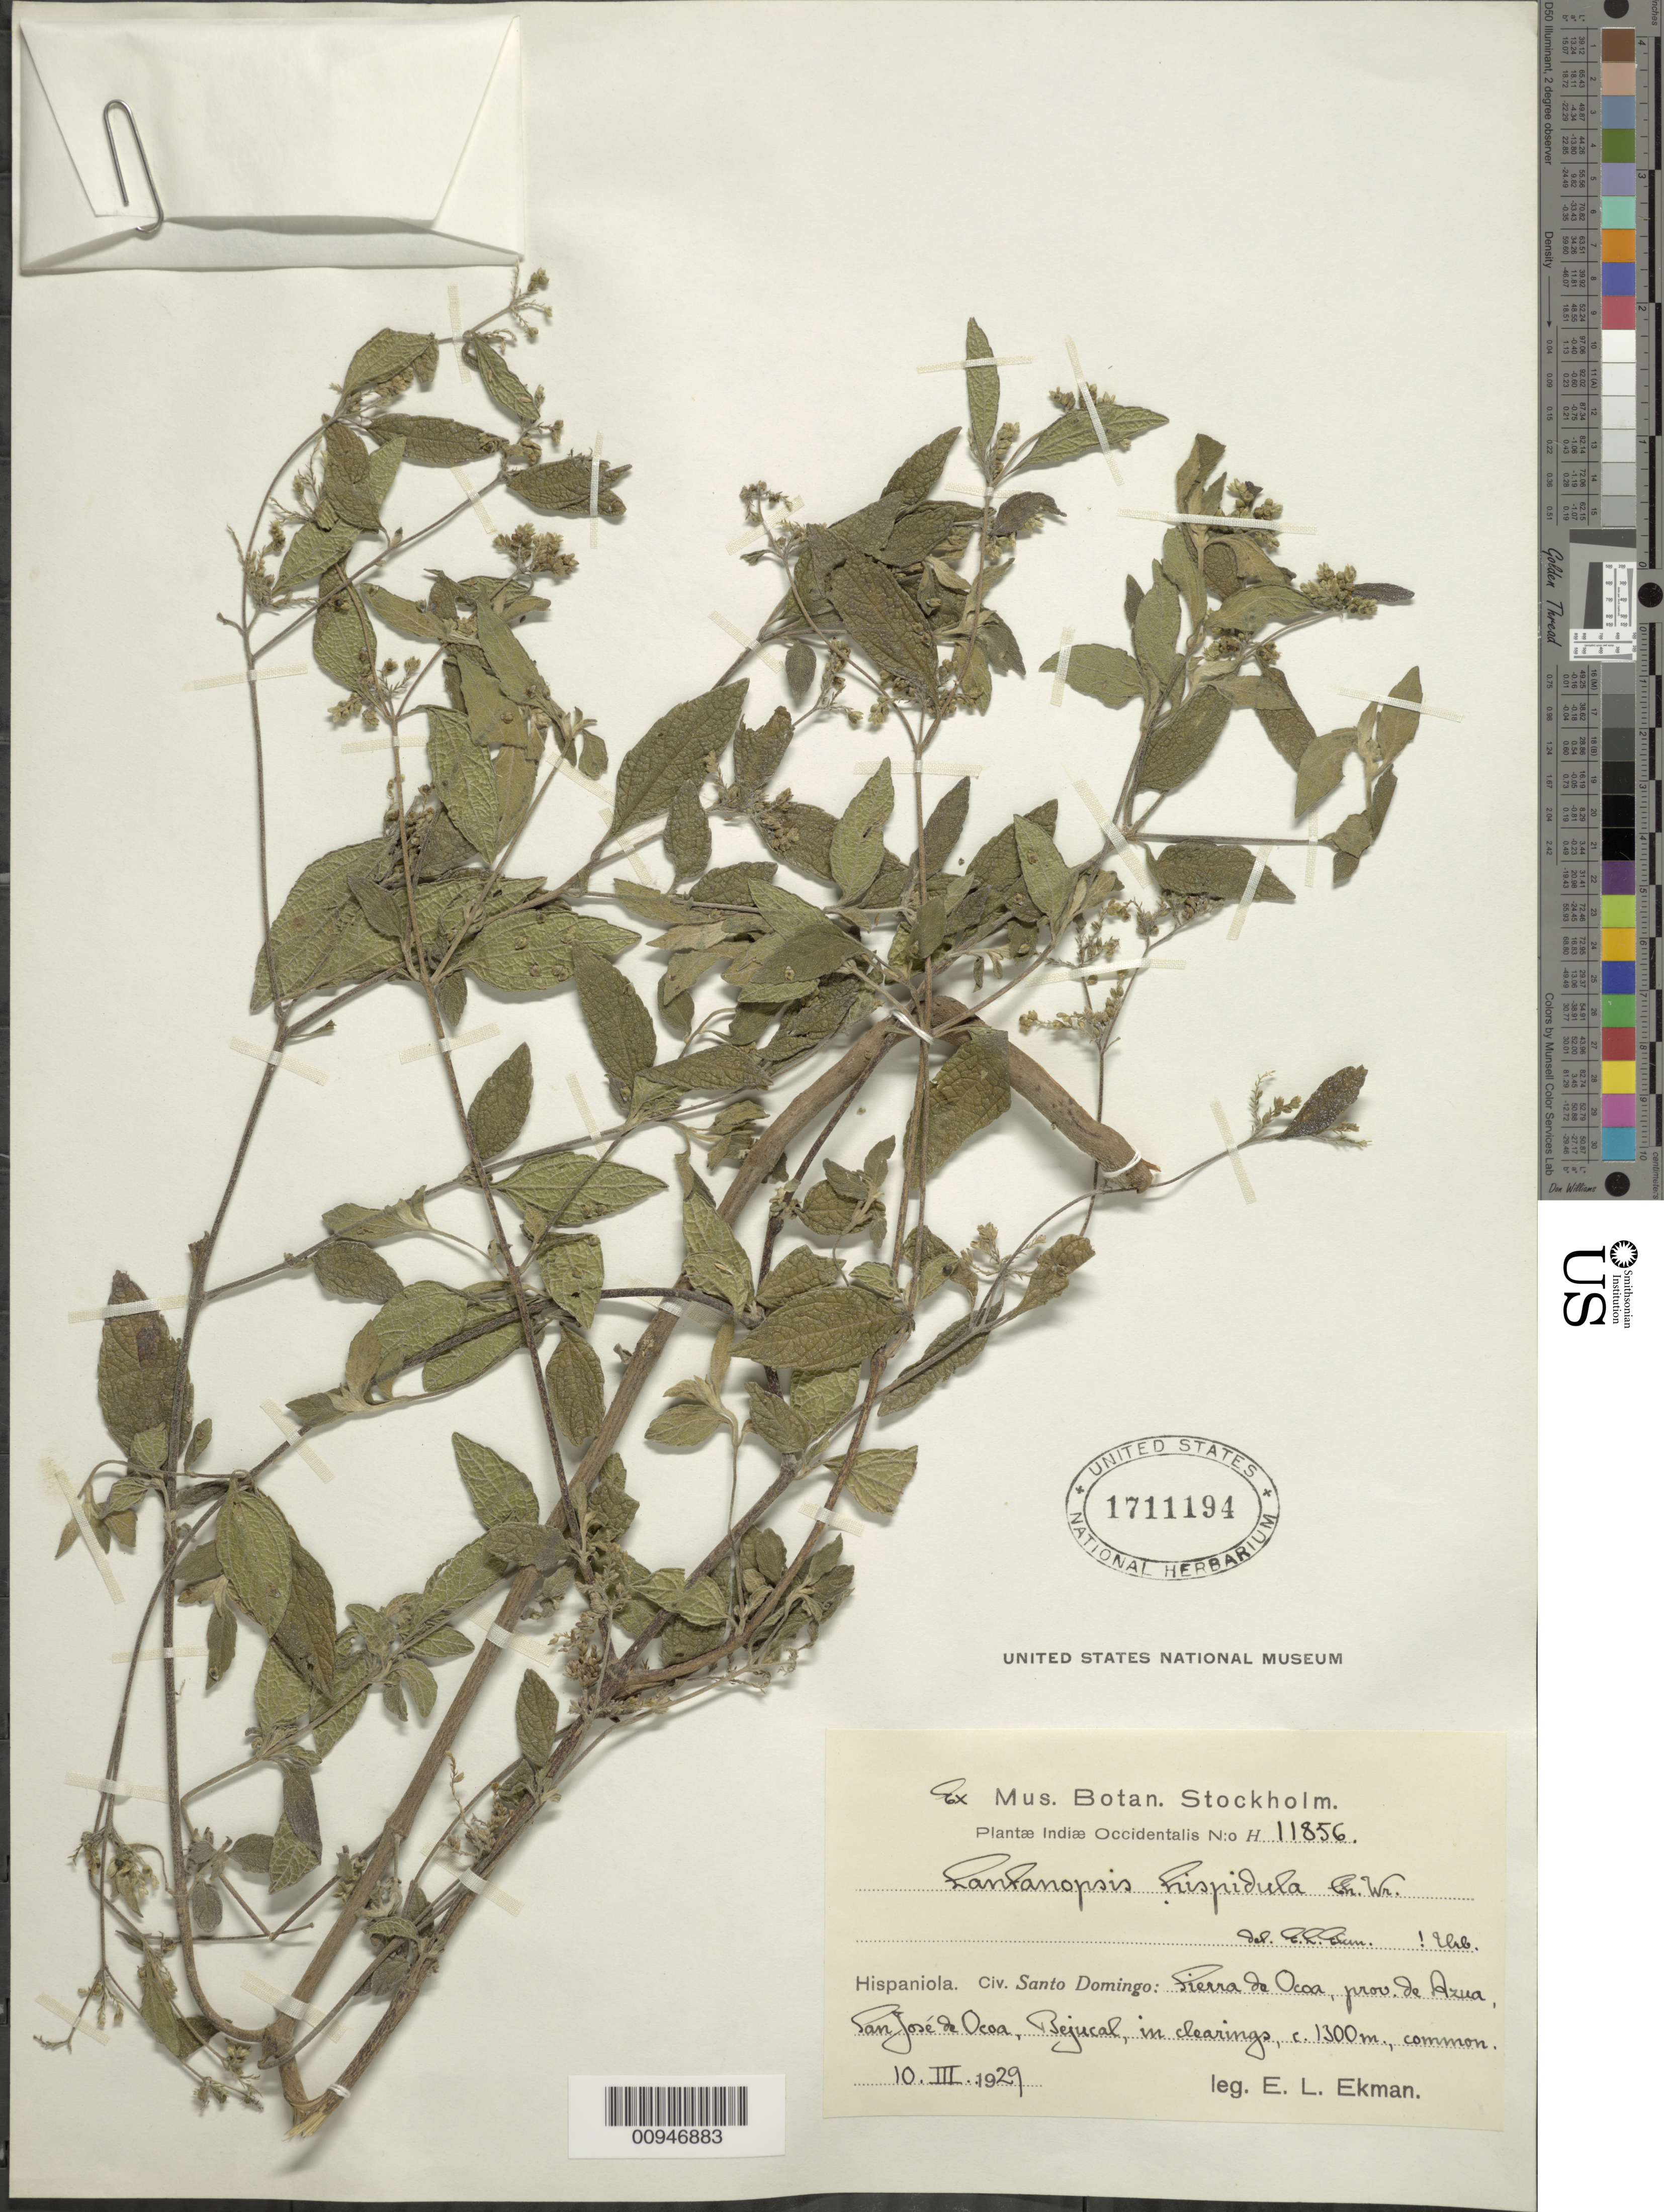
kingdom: Plantae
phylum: Tracheophyta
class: Magnoliopsida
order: Asterales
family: Asteraceae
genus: Lantanopsis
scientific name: Lantanopsis hispidula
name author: C. Wright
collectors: E. L. Ekman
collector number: H 11856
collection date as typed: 10 Mar 1929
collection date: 1929-03-10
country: Dominican Republic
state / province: Azua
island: Hispaniola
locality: Sierra de Ocoa, San José de Ocoa, Bejuca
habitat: In clearings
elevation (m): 1300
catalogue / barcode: US 1711194